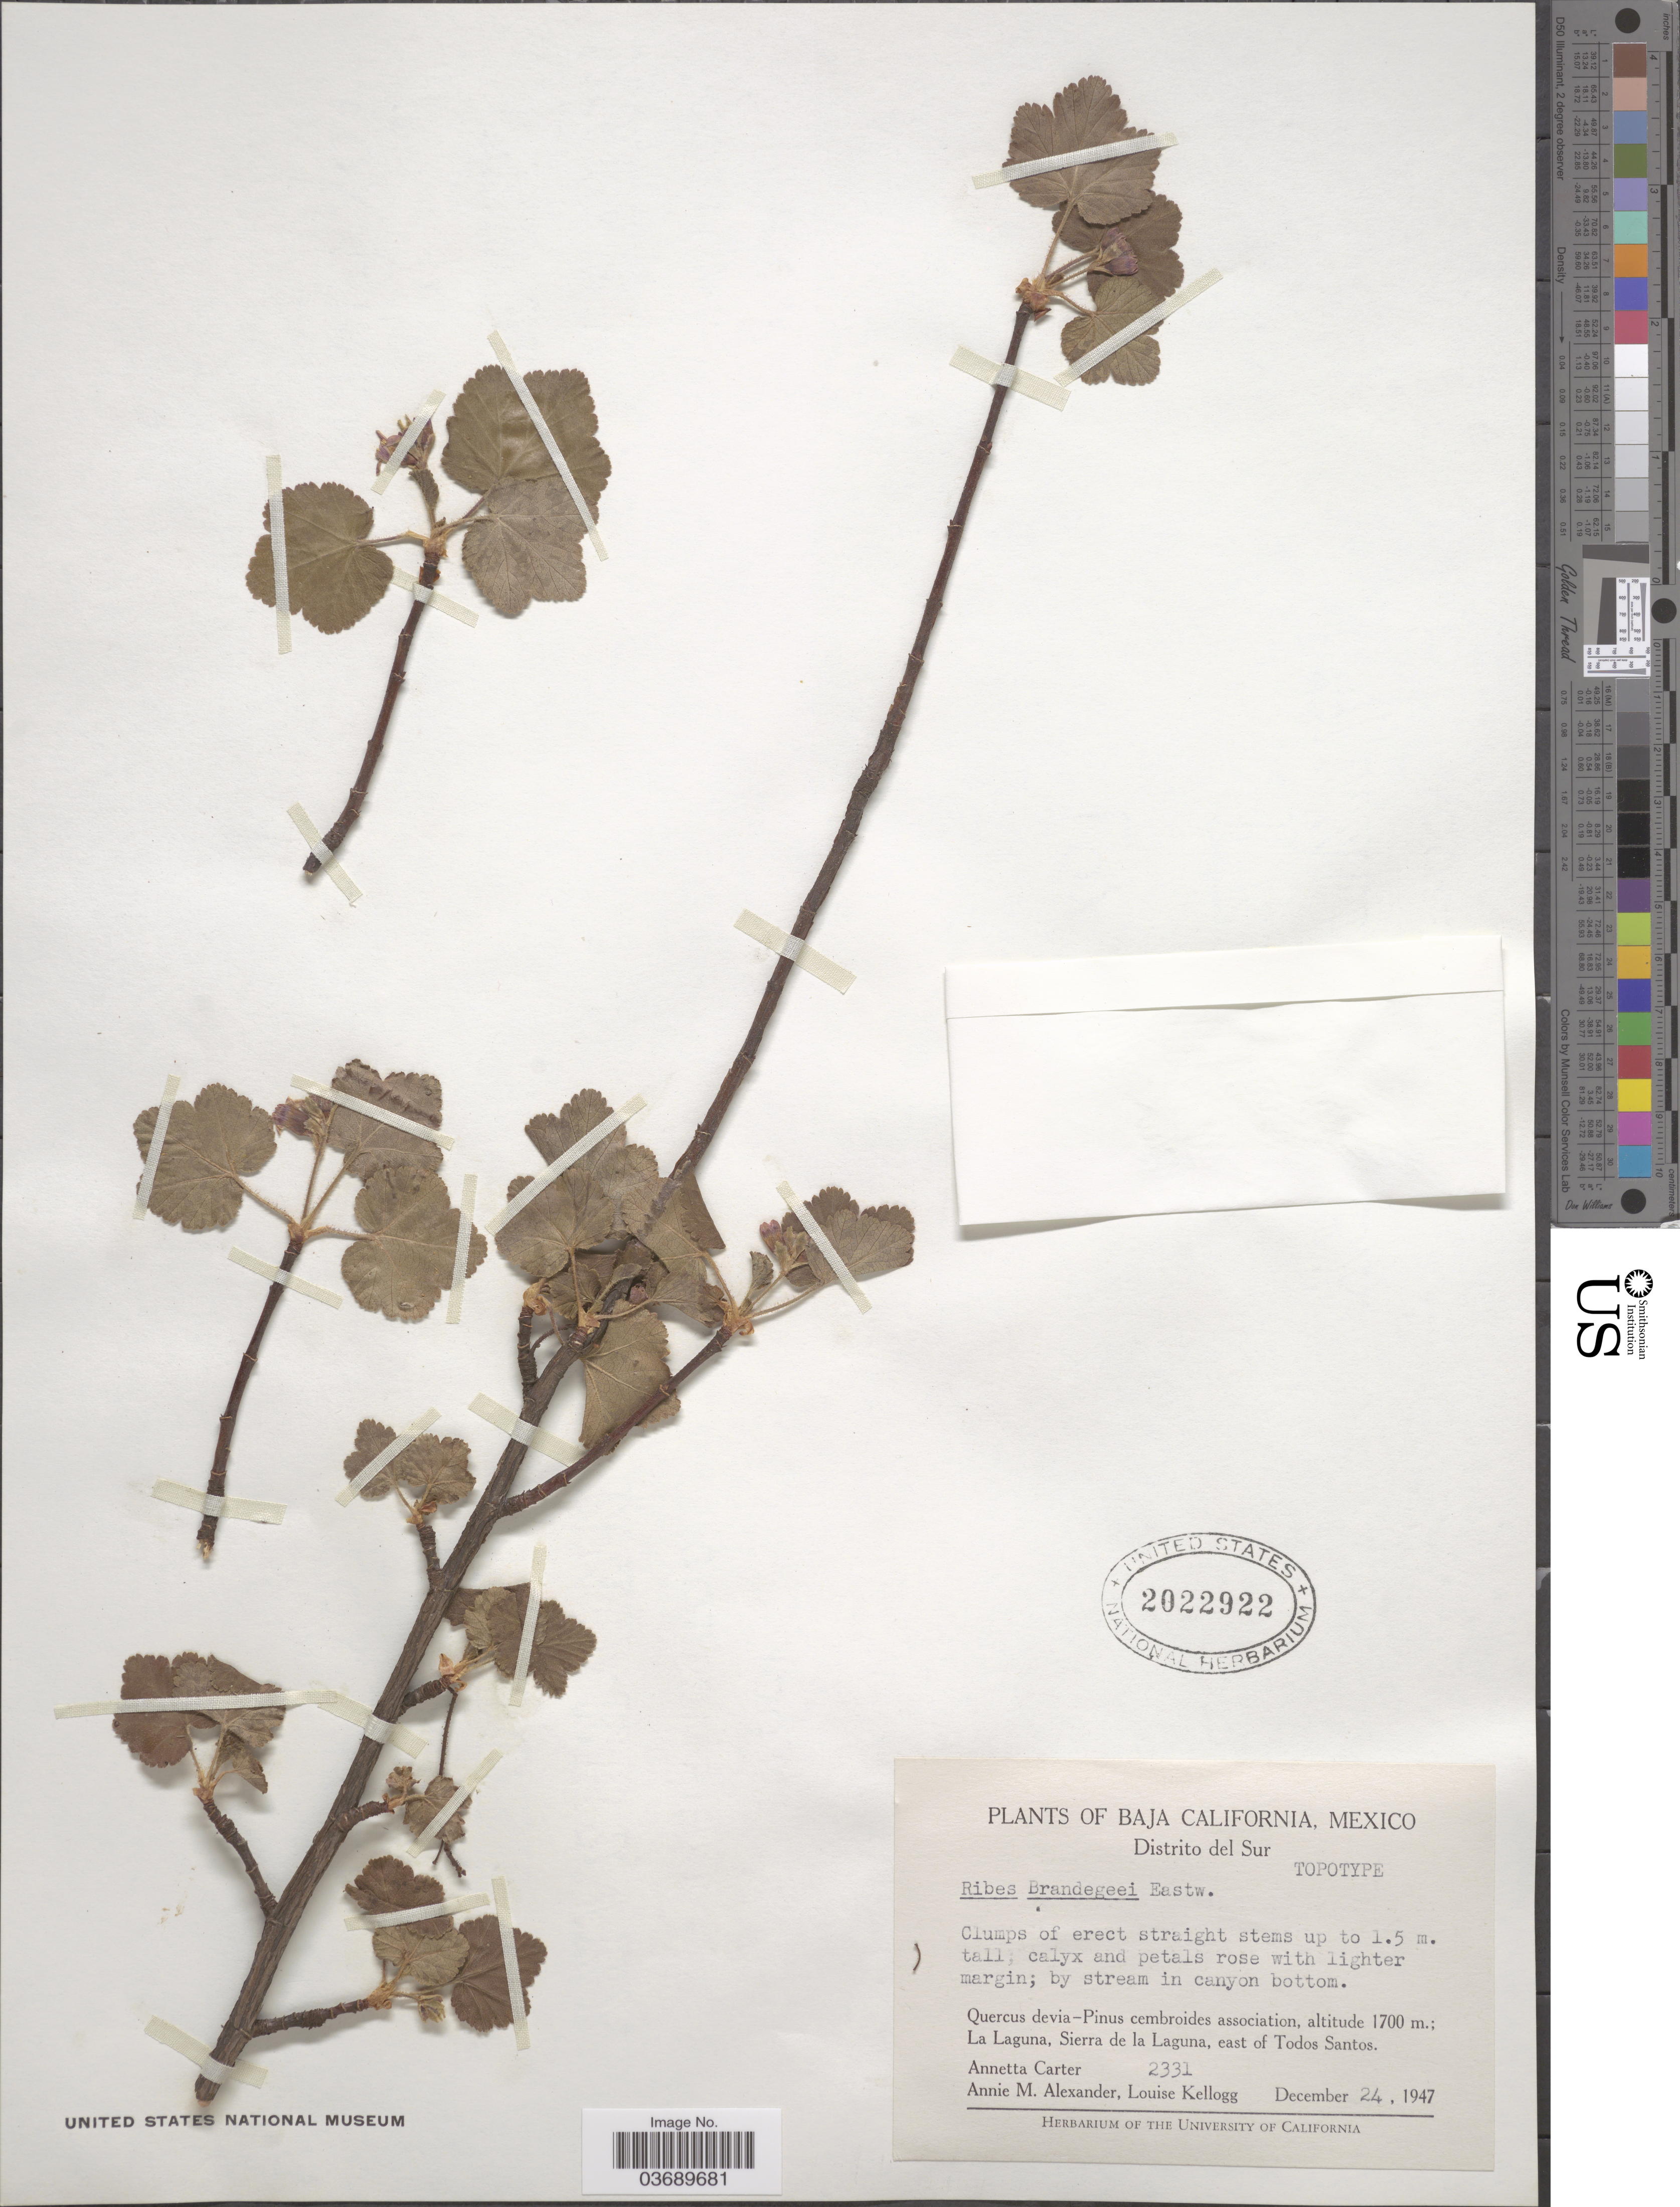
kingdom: Plantae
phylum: Tracheophyta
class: Magnoliopsida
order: Saxifragales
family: Grossulariaceae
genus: Ribes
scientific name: Ribes brandegei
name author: Eastw.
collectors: A. Carter, A. M. Alexander & L. Kellogg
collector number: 2331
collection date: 1947-12-24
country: Mexico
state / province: Baja California Sur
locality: Distrito del Sur. La Laguna, Sierra de la Laguna, east of Todos Santos.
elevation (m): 1700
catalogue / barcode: US 2022922